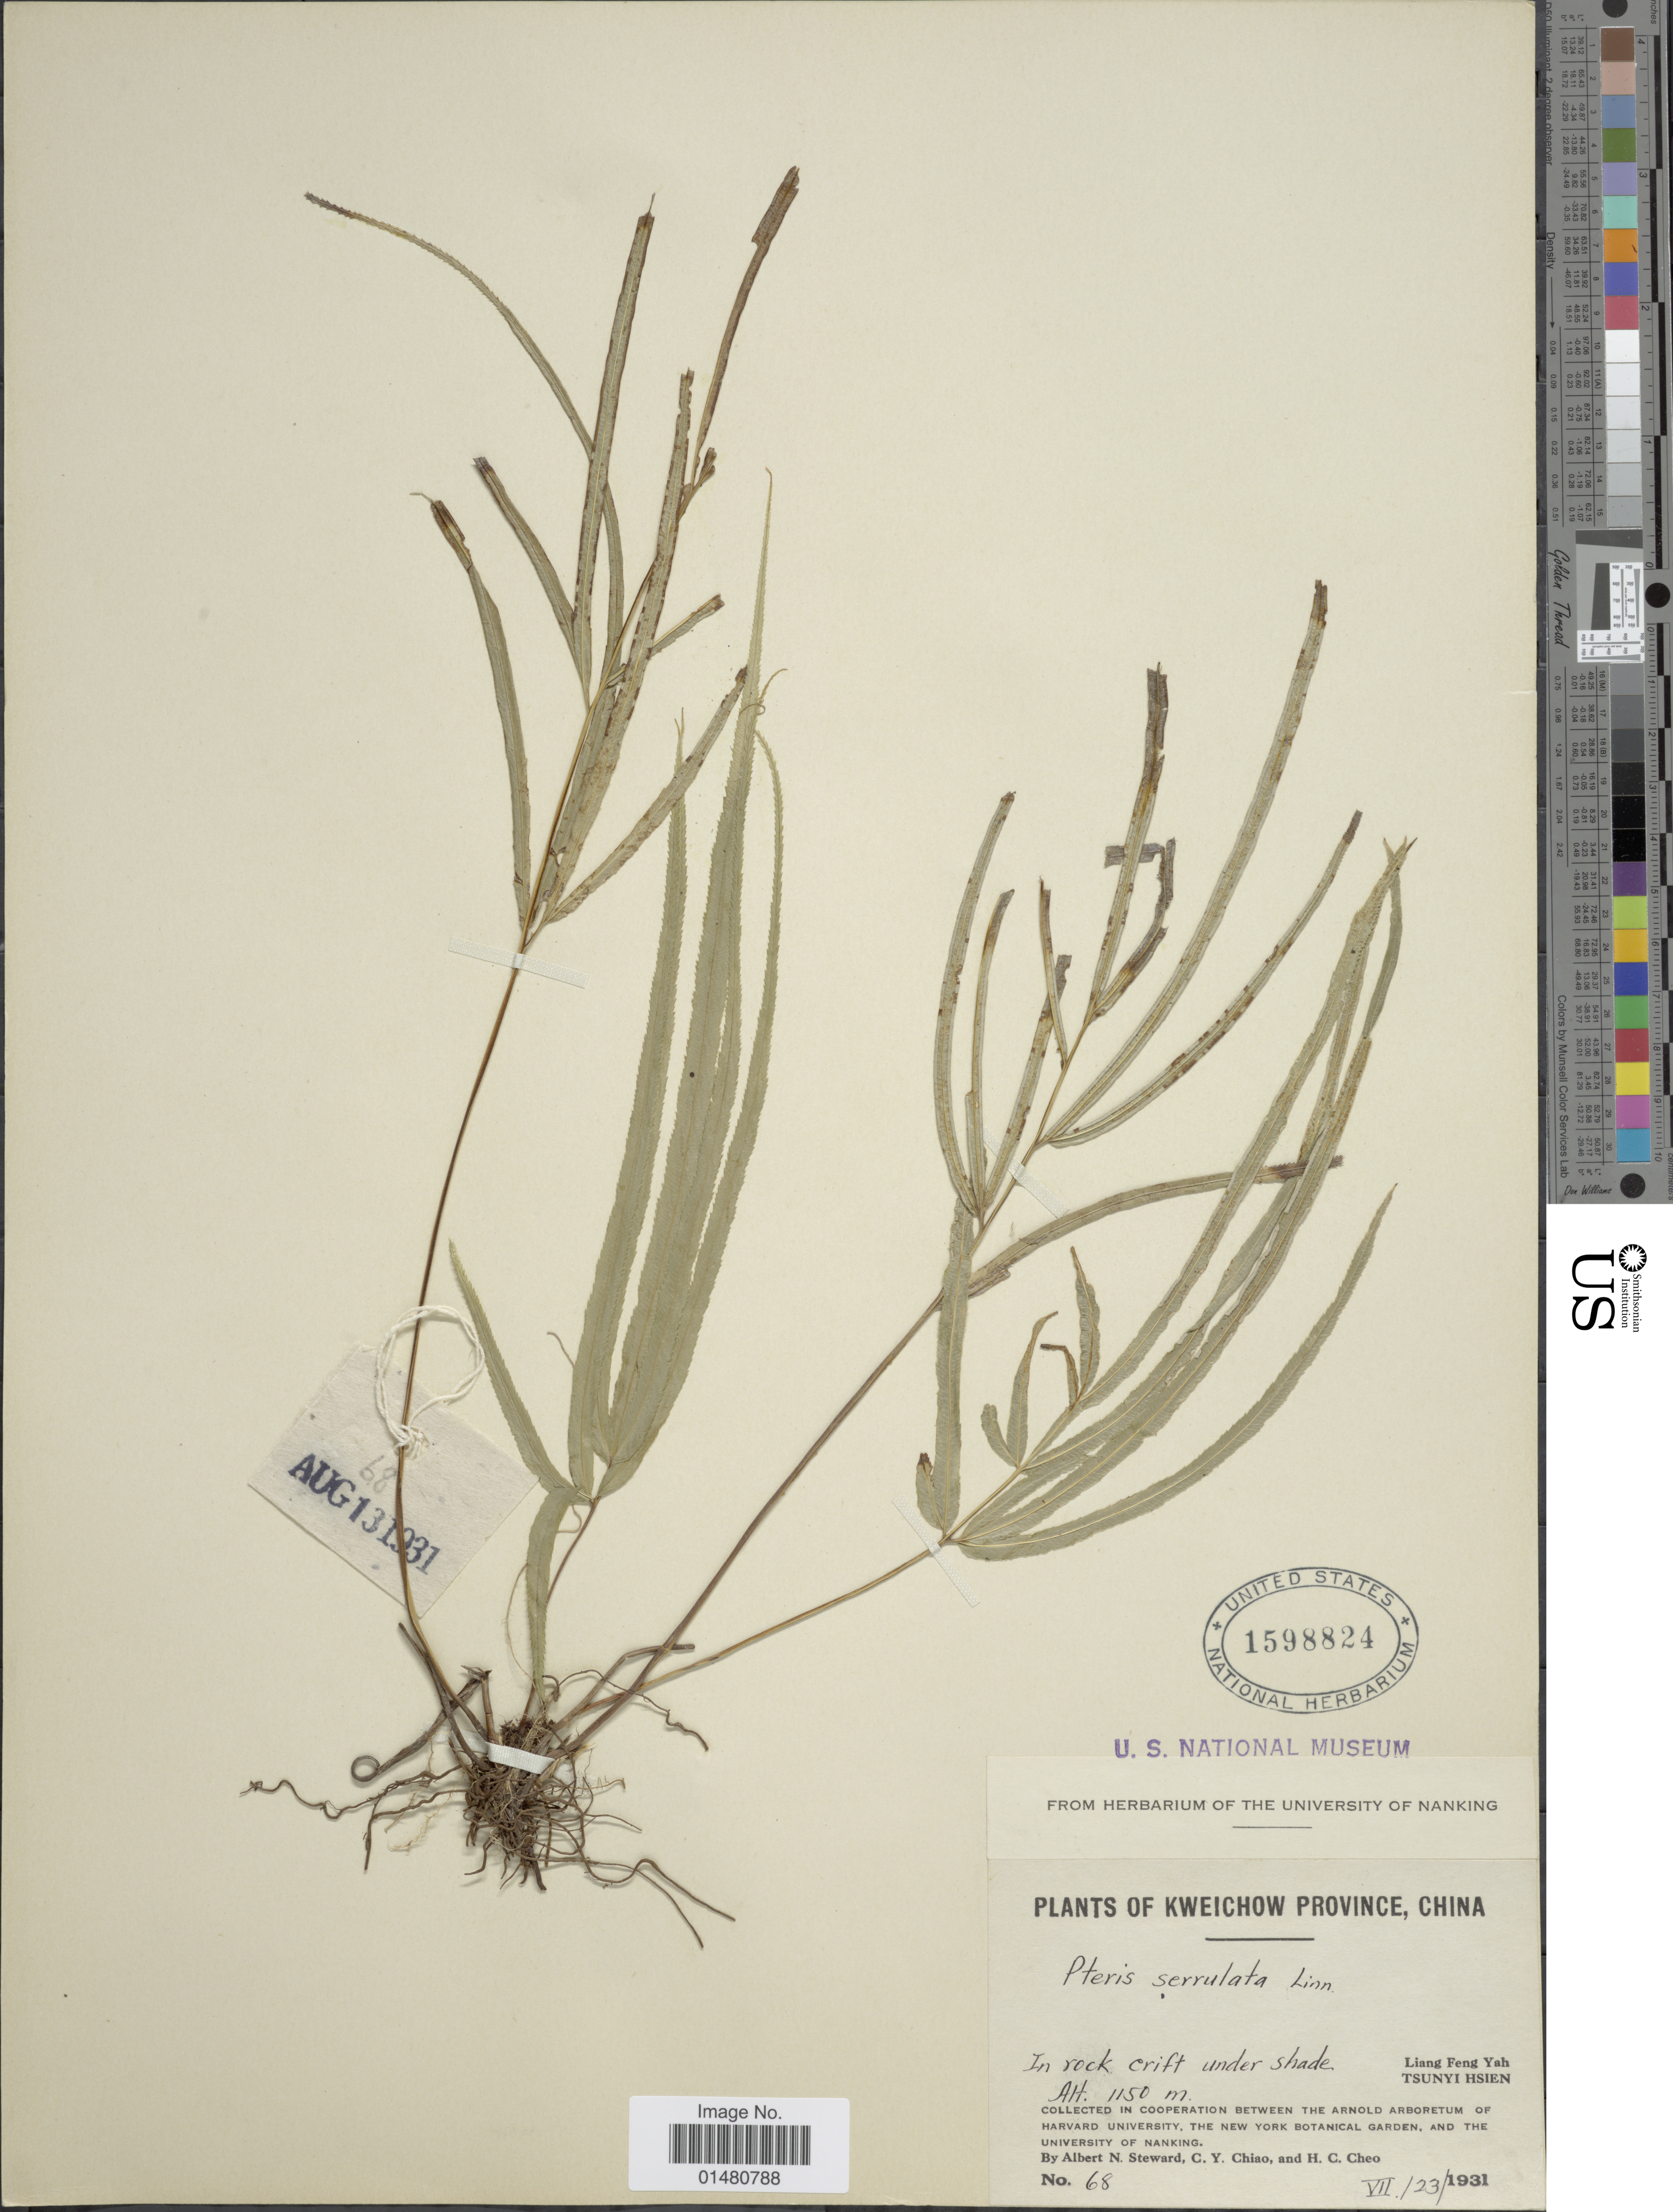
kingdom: Plantae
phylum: Tracheophyta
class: Polypodiopsida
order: Polypodiales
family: Pteridaceae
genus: Pteris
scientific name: Pteris multifida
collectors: A. N. Steward, C. Y. Chiao & H. Cheo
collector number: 68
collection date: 1931-07-23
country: China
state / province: Guizhou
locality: Kweichow Province, Liang Feng Yah, Tsunyi Hsien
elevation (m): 1150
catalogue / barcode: US 1598824